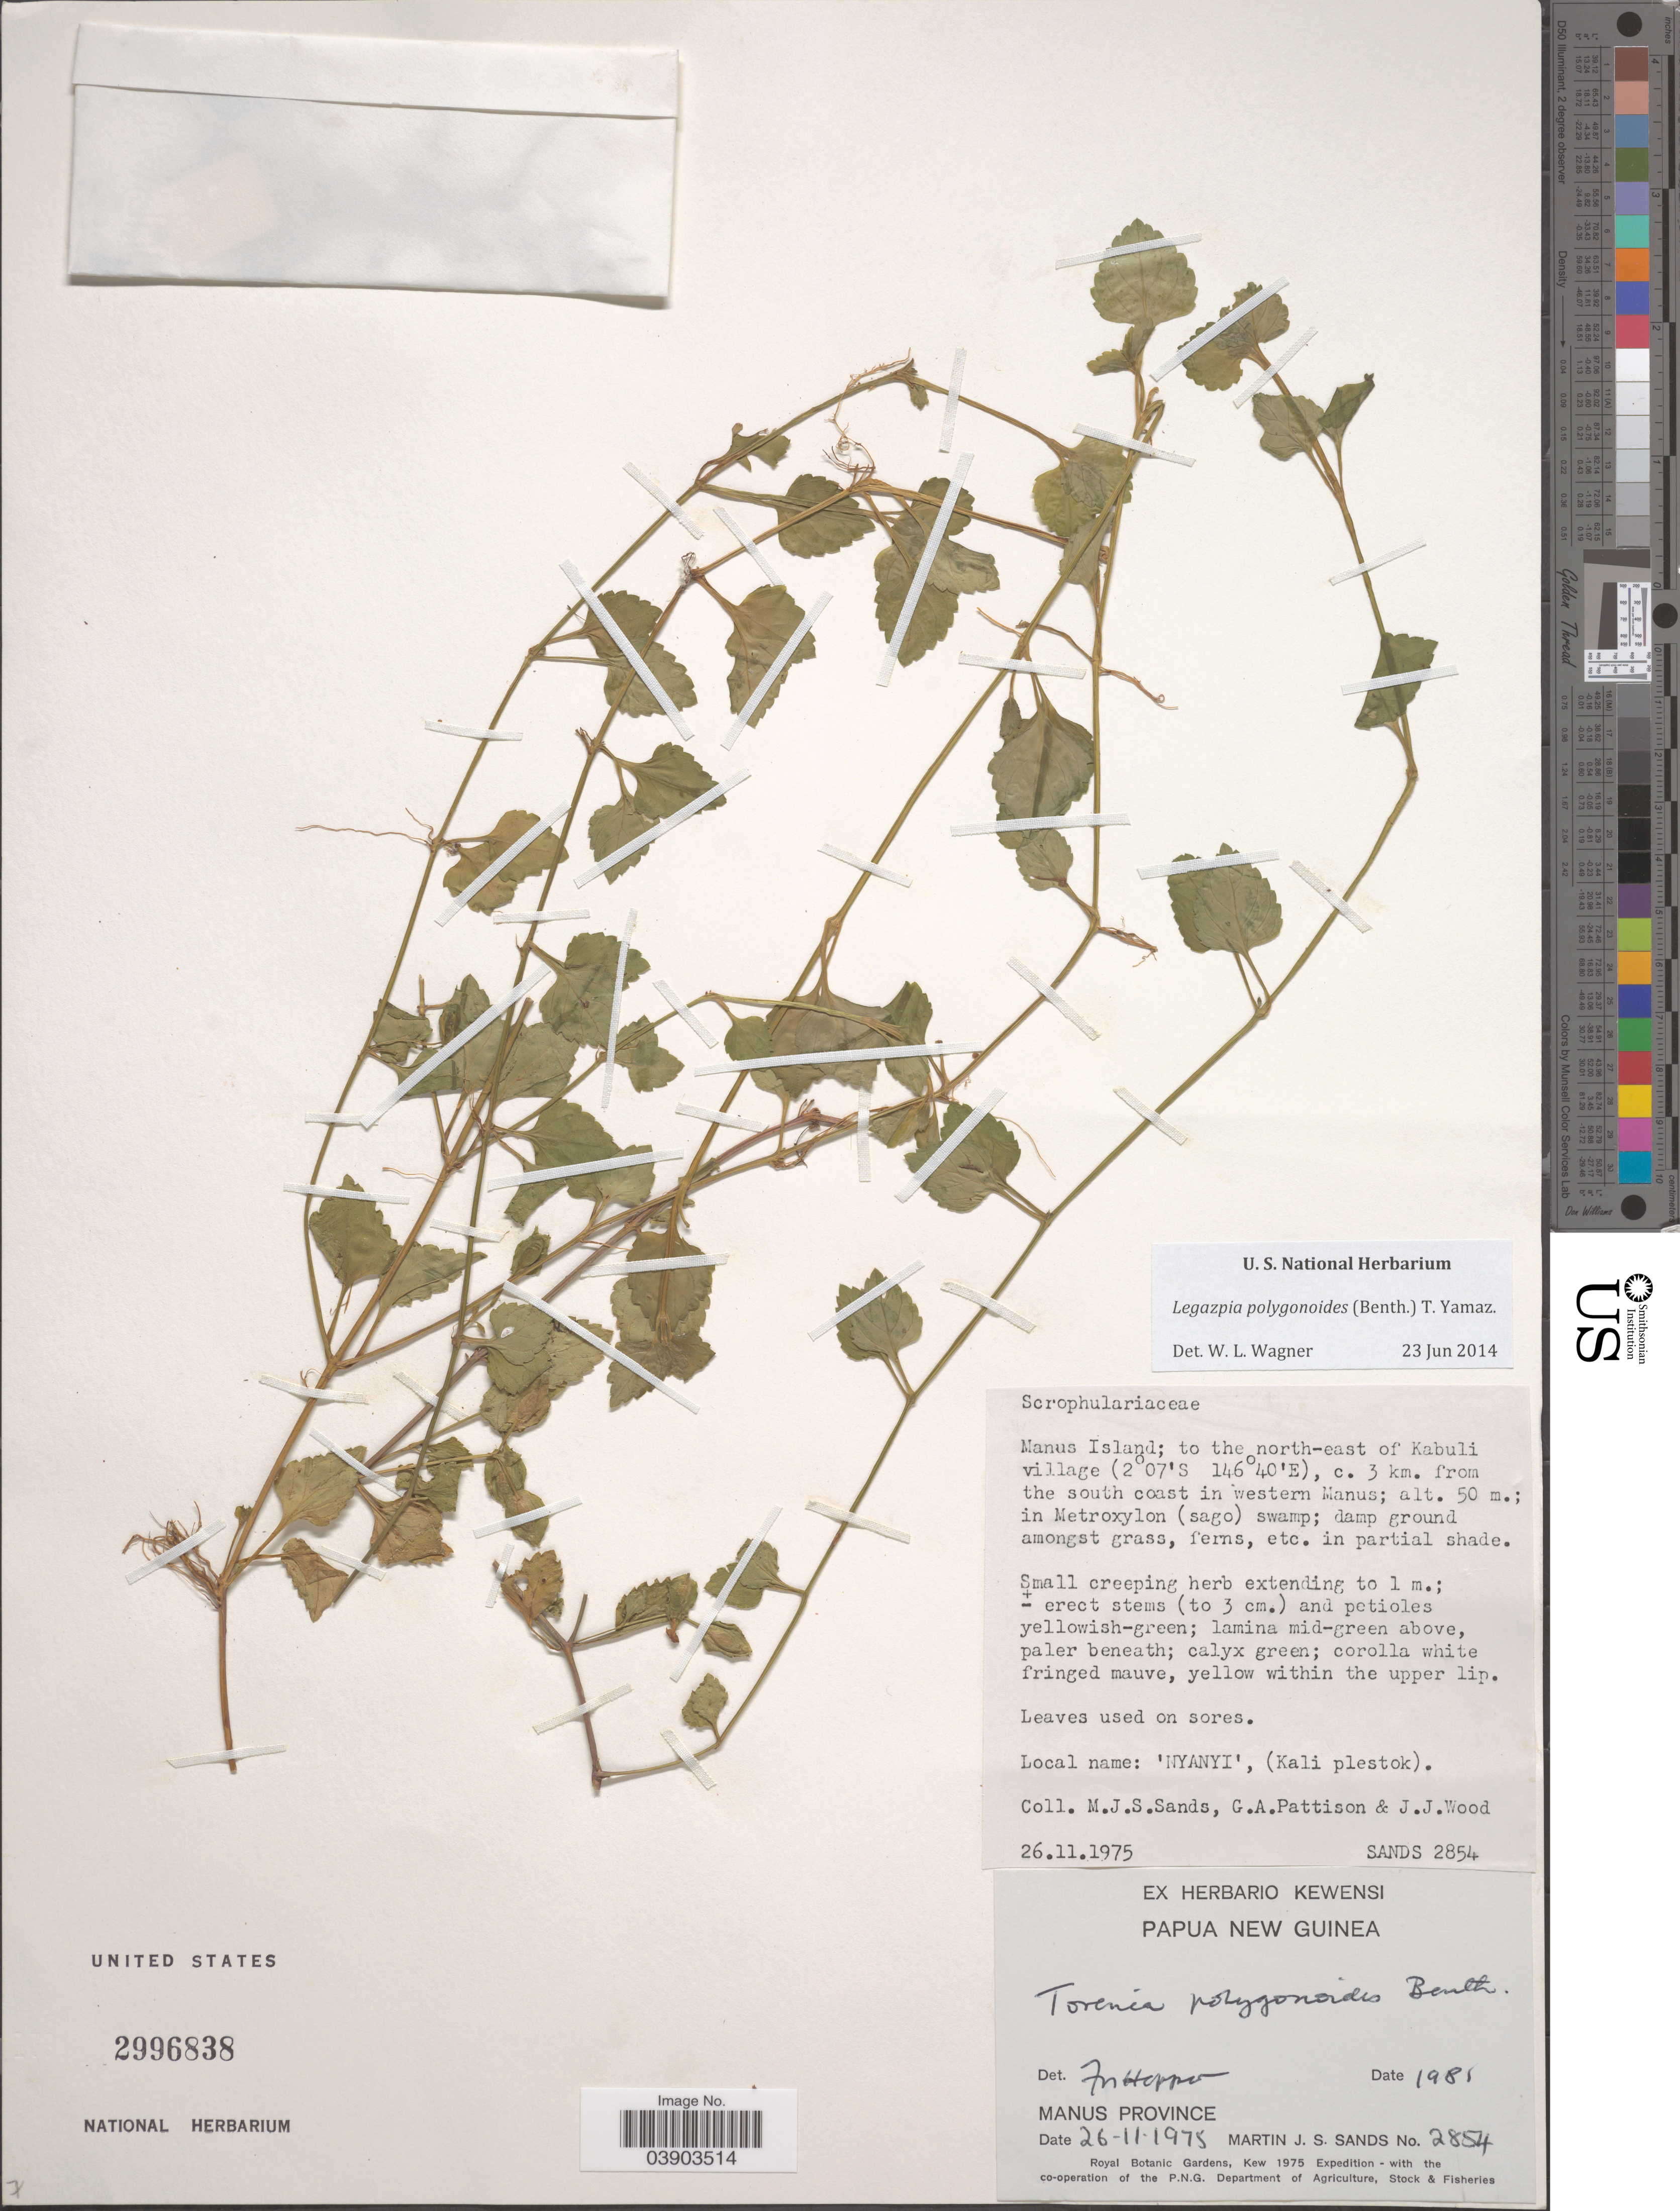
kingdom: Plantae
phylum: Tracheophyta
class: Magnoliopsida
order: Lamiales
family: Linderniaceae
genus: Torenia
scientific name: Torenia polygonoides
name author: Benth.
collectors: M. Sands, G. Pattison & J. Wood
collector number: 2854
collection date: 1975-11-26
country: Papua New Guinea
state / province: Manus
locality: Manus Island; to the north-east of Kabuli village, c. 3 km. from the south coast in western Manus.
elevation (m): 50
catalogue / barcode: US 2996838